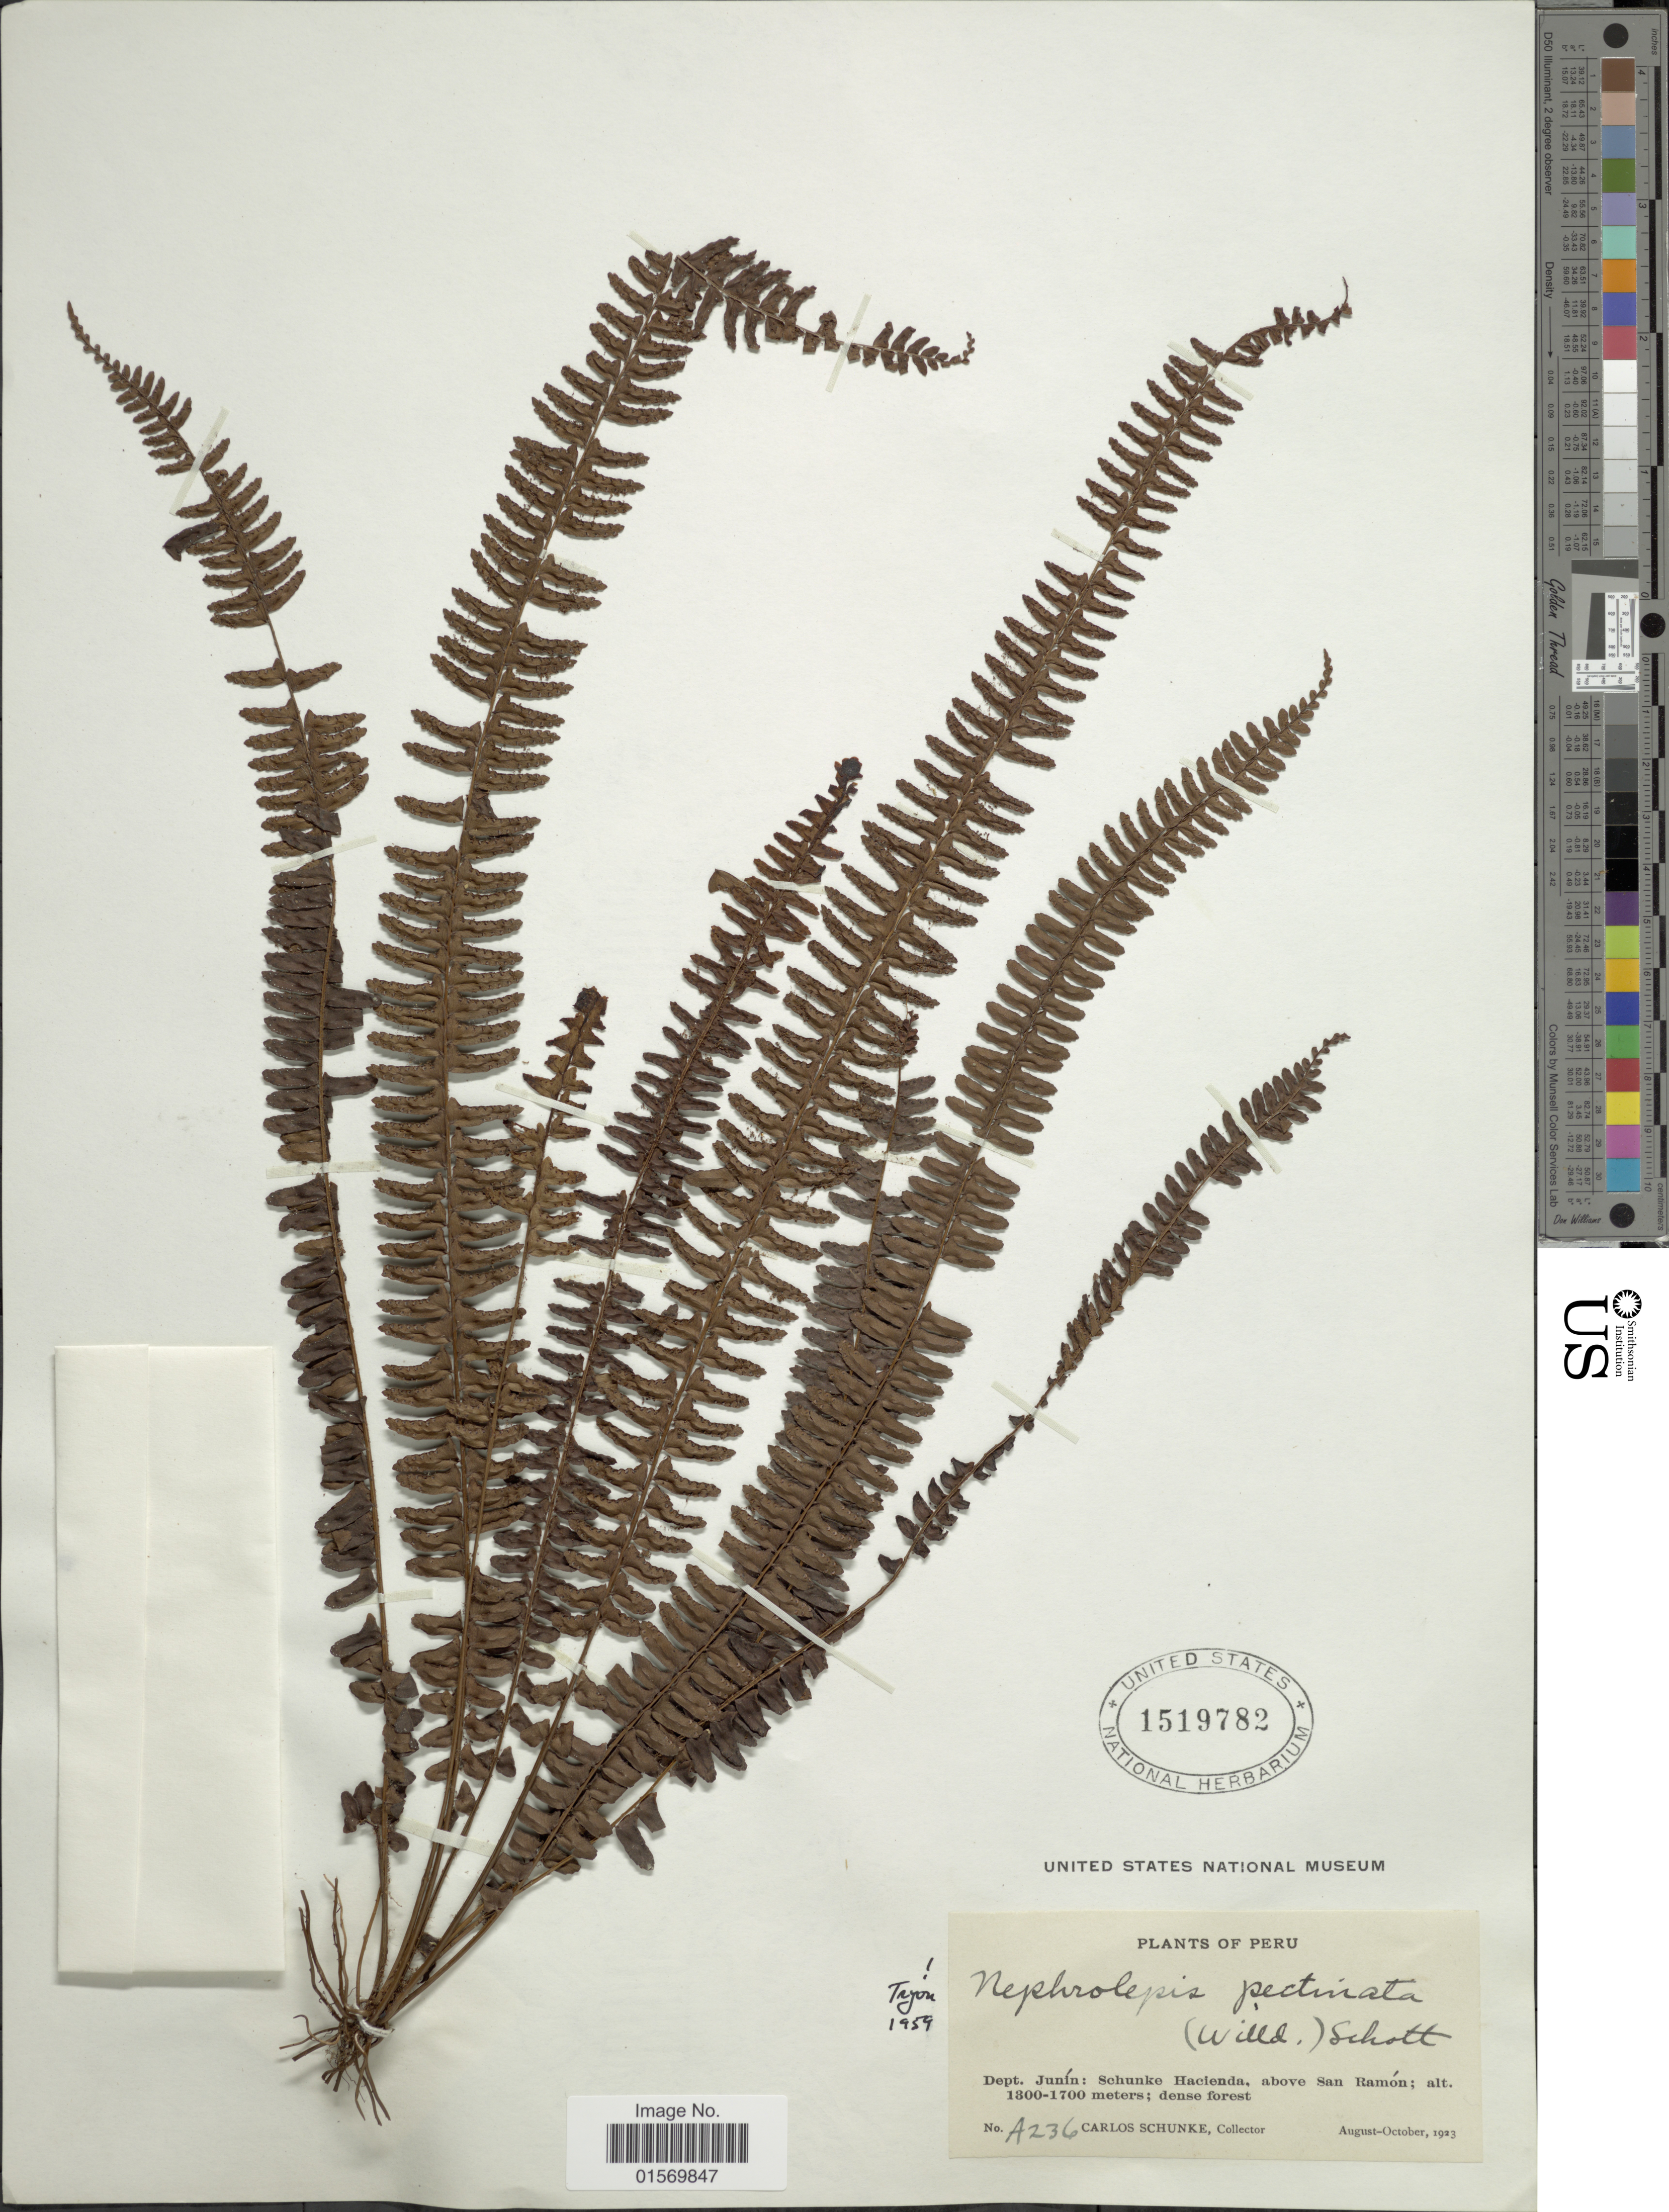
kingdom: Plantae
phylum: Tracheophyta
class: Polypodiopsida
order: Polypodiales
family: Nephrolepidaceae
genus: Nephrolepis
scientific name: Nephrolepis pectinata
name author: (Willd.) Schott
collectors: C. Schunke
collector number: A236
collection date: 1923-08/1923-10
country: Peru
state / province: Junín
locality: Schunke Hacienda, above San Ramon.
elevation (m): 1300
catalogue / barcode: US 1519782